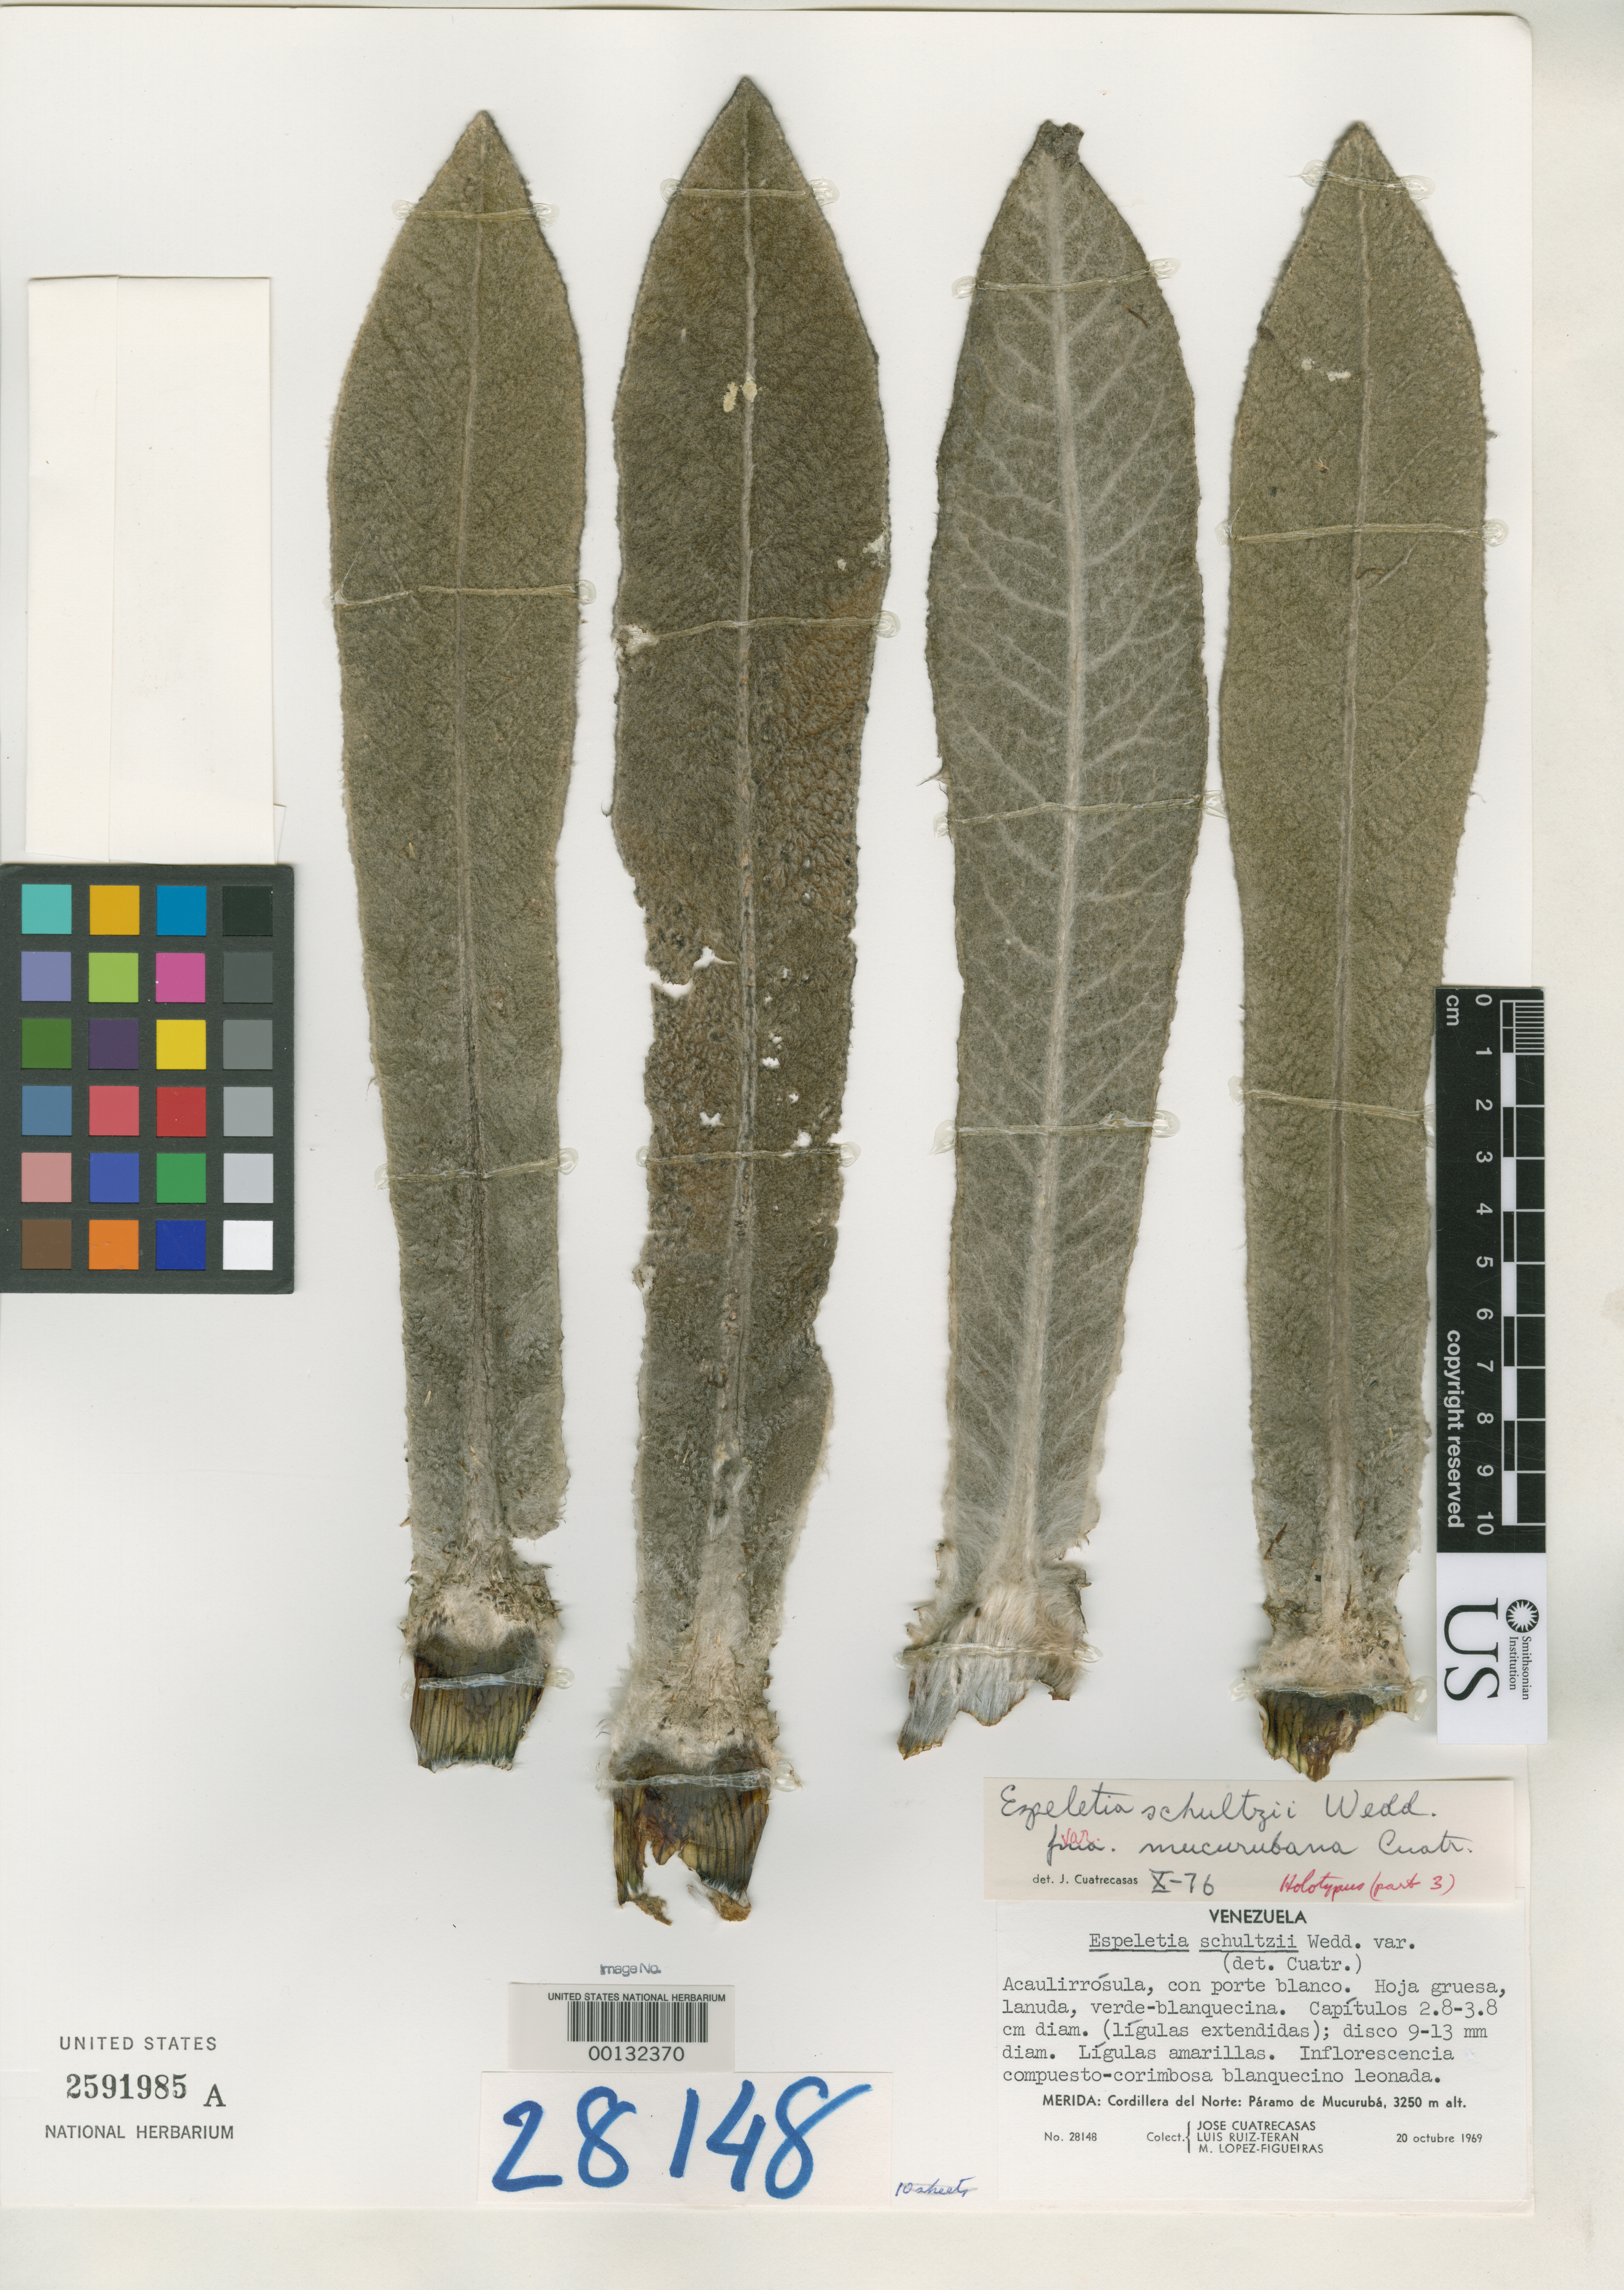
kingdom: Plantae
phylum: Tracheophyta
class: Magnoliopsida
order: Asterales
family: Asteraceae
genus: Espeletia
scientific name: Espeletia schultzii var. mucurubana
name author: Cuatrec.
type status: Holotype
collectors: J. Cuatrecasas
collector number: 28148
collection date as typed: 20 Oct 1969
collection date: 1969-10-20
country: Venezuela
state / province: Mérida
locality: Cordillera del Norte, Páramo de Mucuruba.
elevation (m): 3250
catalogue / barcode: US 2591985A